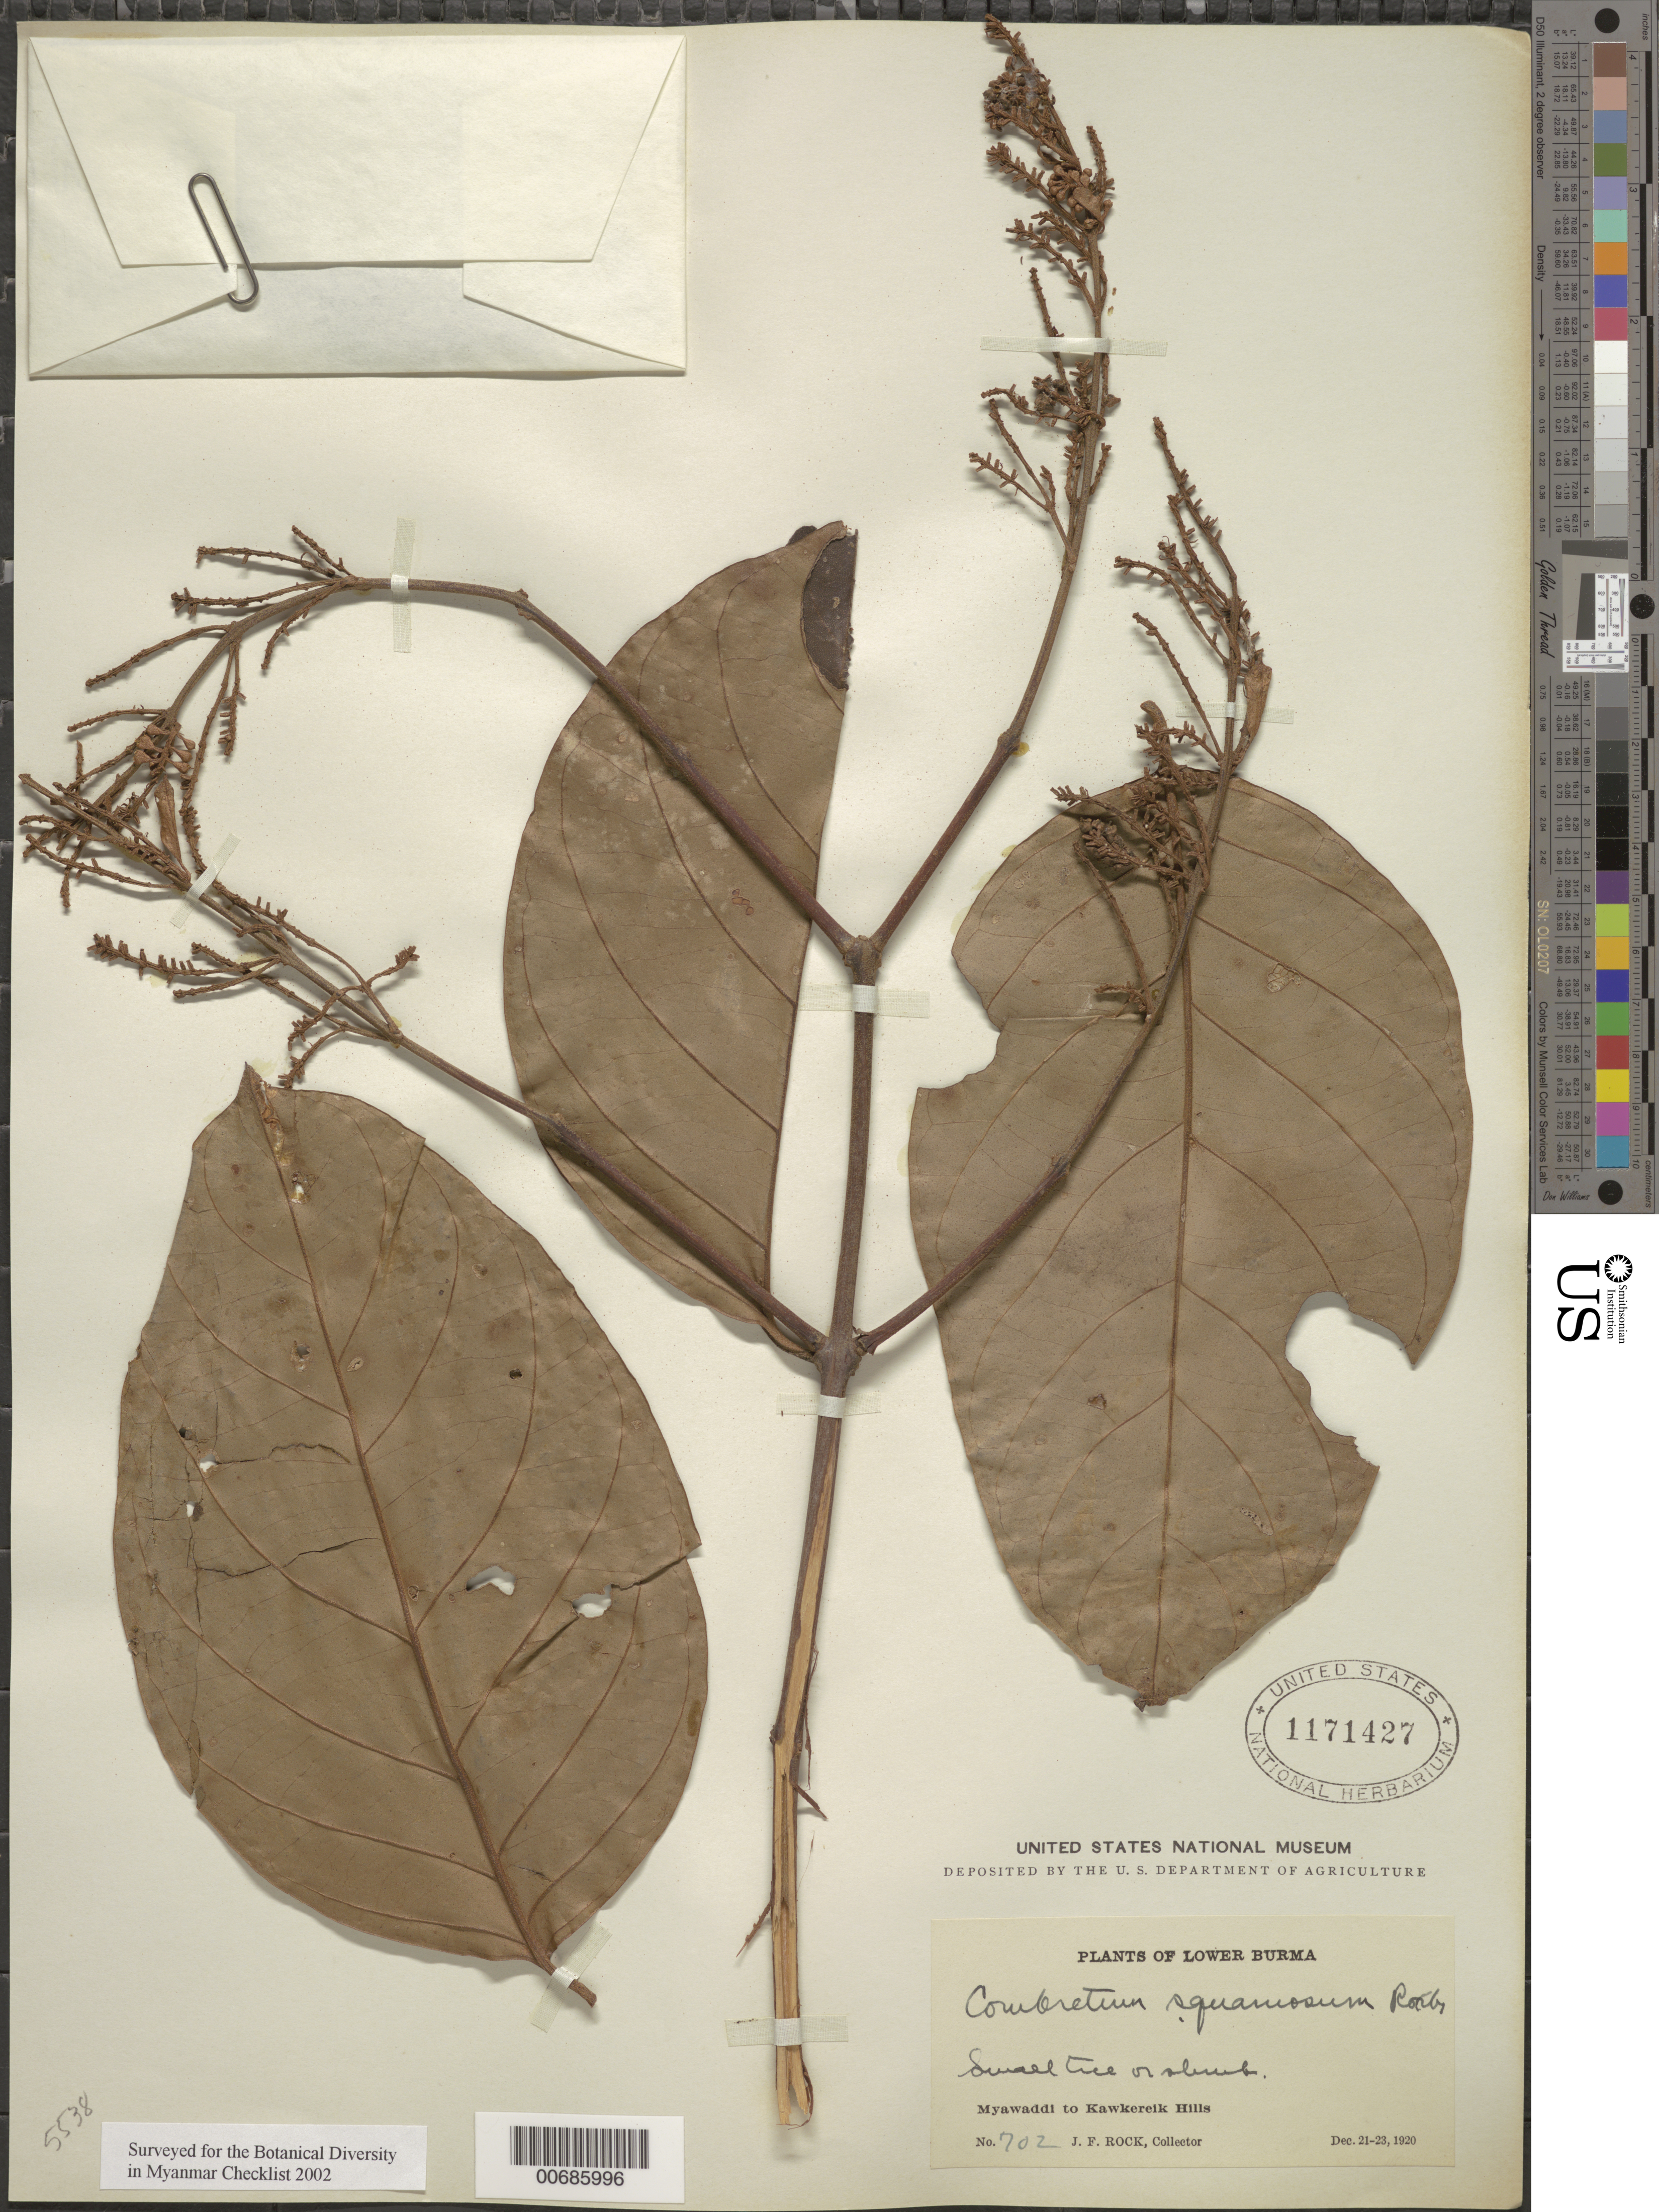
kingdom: Plantae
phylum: Tracheophyta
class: Magnoliopsida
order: Myrtales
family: Combretaceae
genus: Combretum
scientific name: Combretum squamosum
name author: Roxb.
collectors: J. F. Rock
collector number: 702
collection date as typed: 21 Dec 1920 to 23 Dec 1920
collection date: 1920-12-21/1920-12-23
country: Myanmar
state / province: Kawthule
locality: Myawaddi to Kawkereik Hills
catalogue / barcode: US 1171427